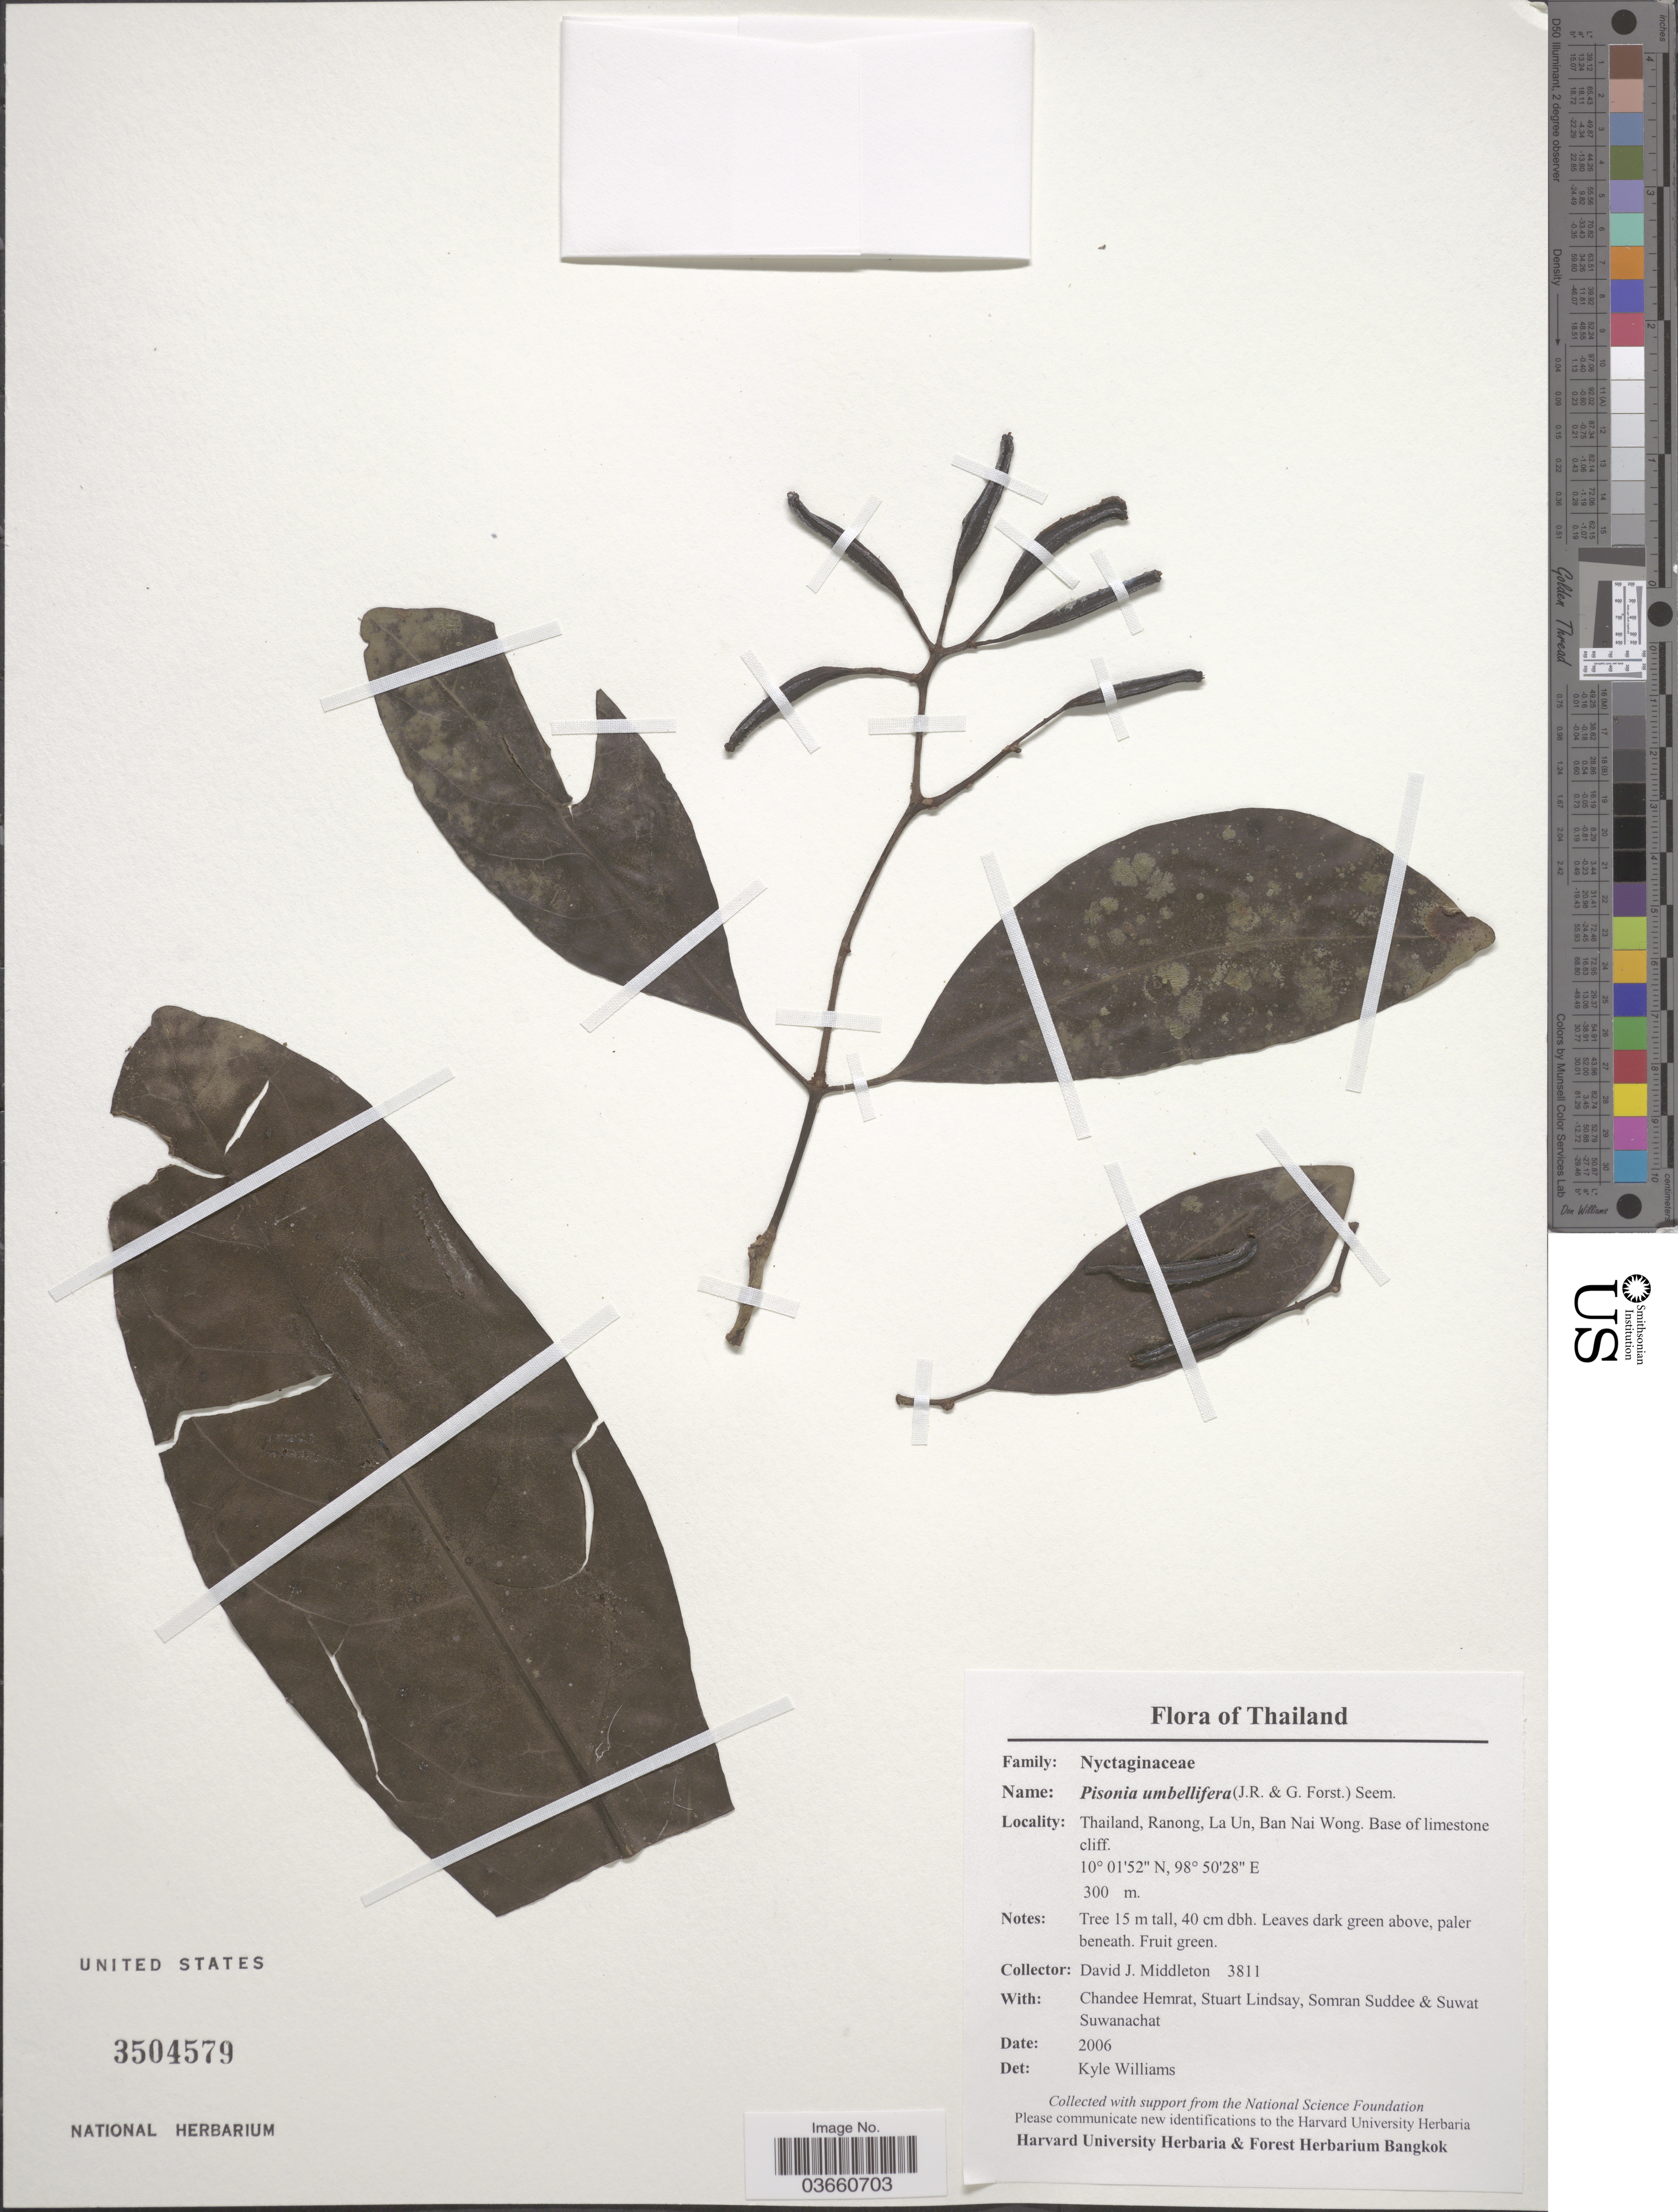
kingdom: Plantae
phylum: Tracheophyta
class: Magnoliopsida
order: Caryophyllales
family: Nyctaginaceae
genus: Pisonia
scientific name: Pisonia umbellifera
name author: (J.R. Forst. & G. Forst.) Seem.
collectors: D. J. Middleton, C. Hemrat, S. Lindsay, S. Suddee & S. Suwanachat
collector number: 3811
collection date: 2006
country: Thailand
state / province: Ranong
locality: La Un, Ban Nai Wong, Base of limestone cliff.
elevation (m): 300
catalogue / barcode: US 3504579